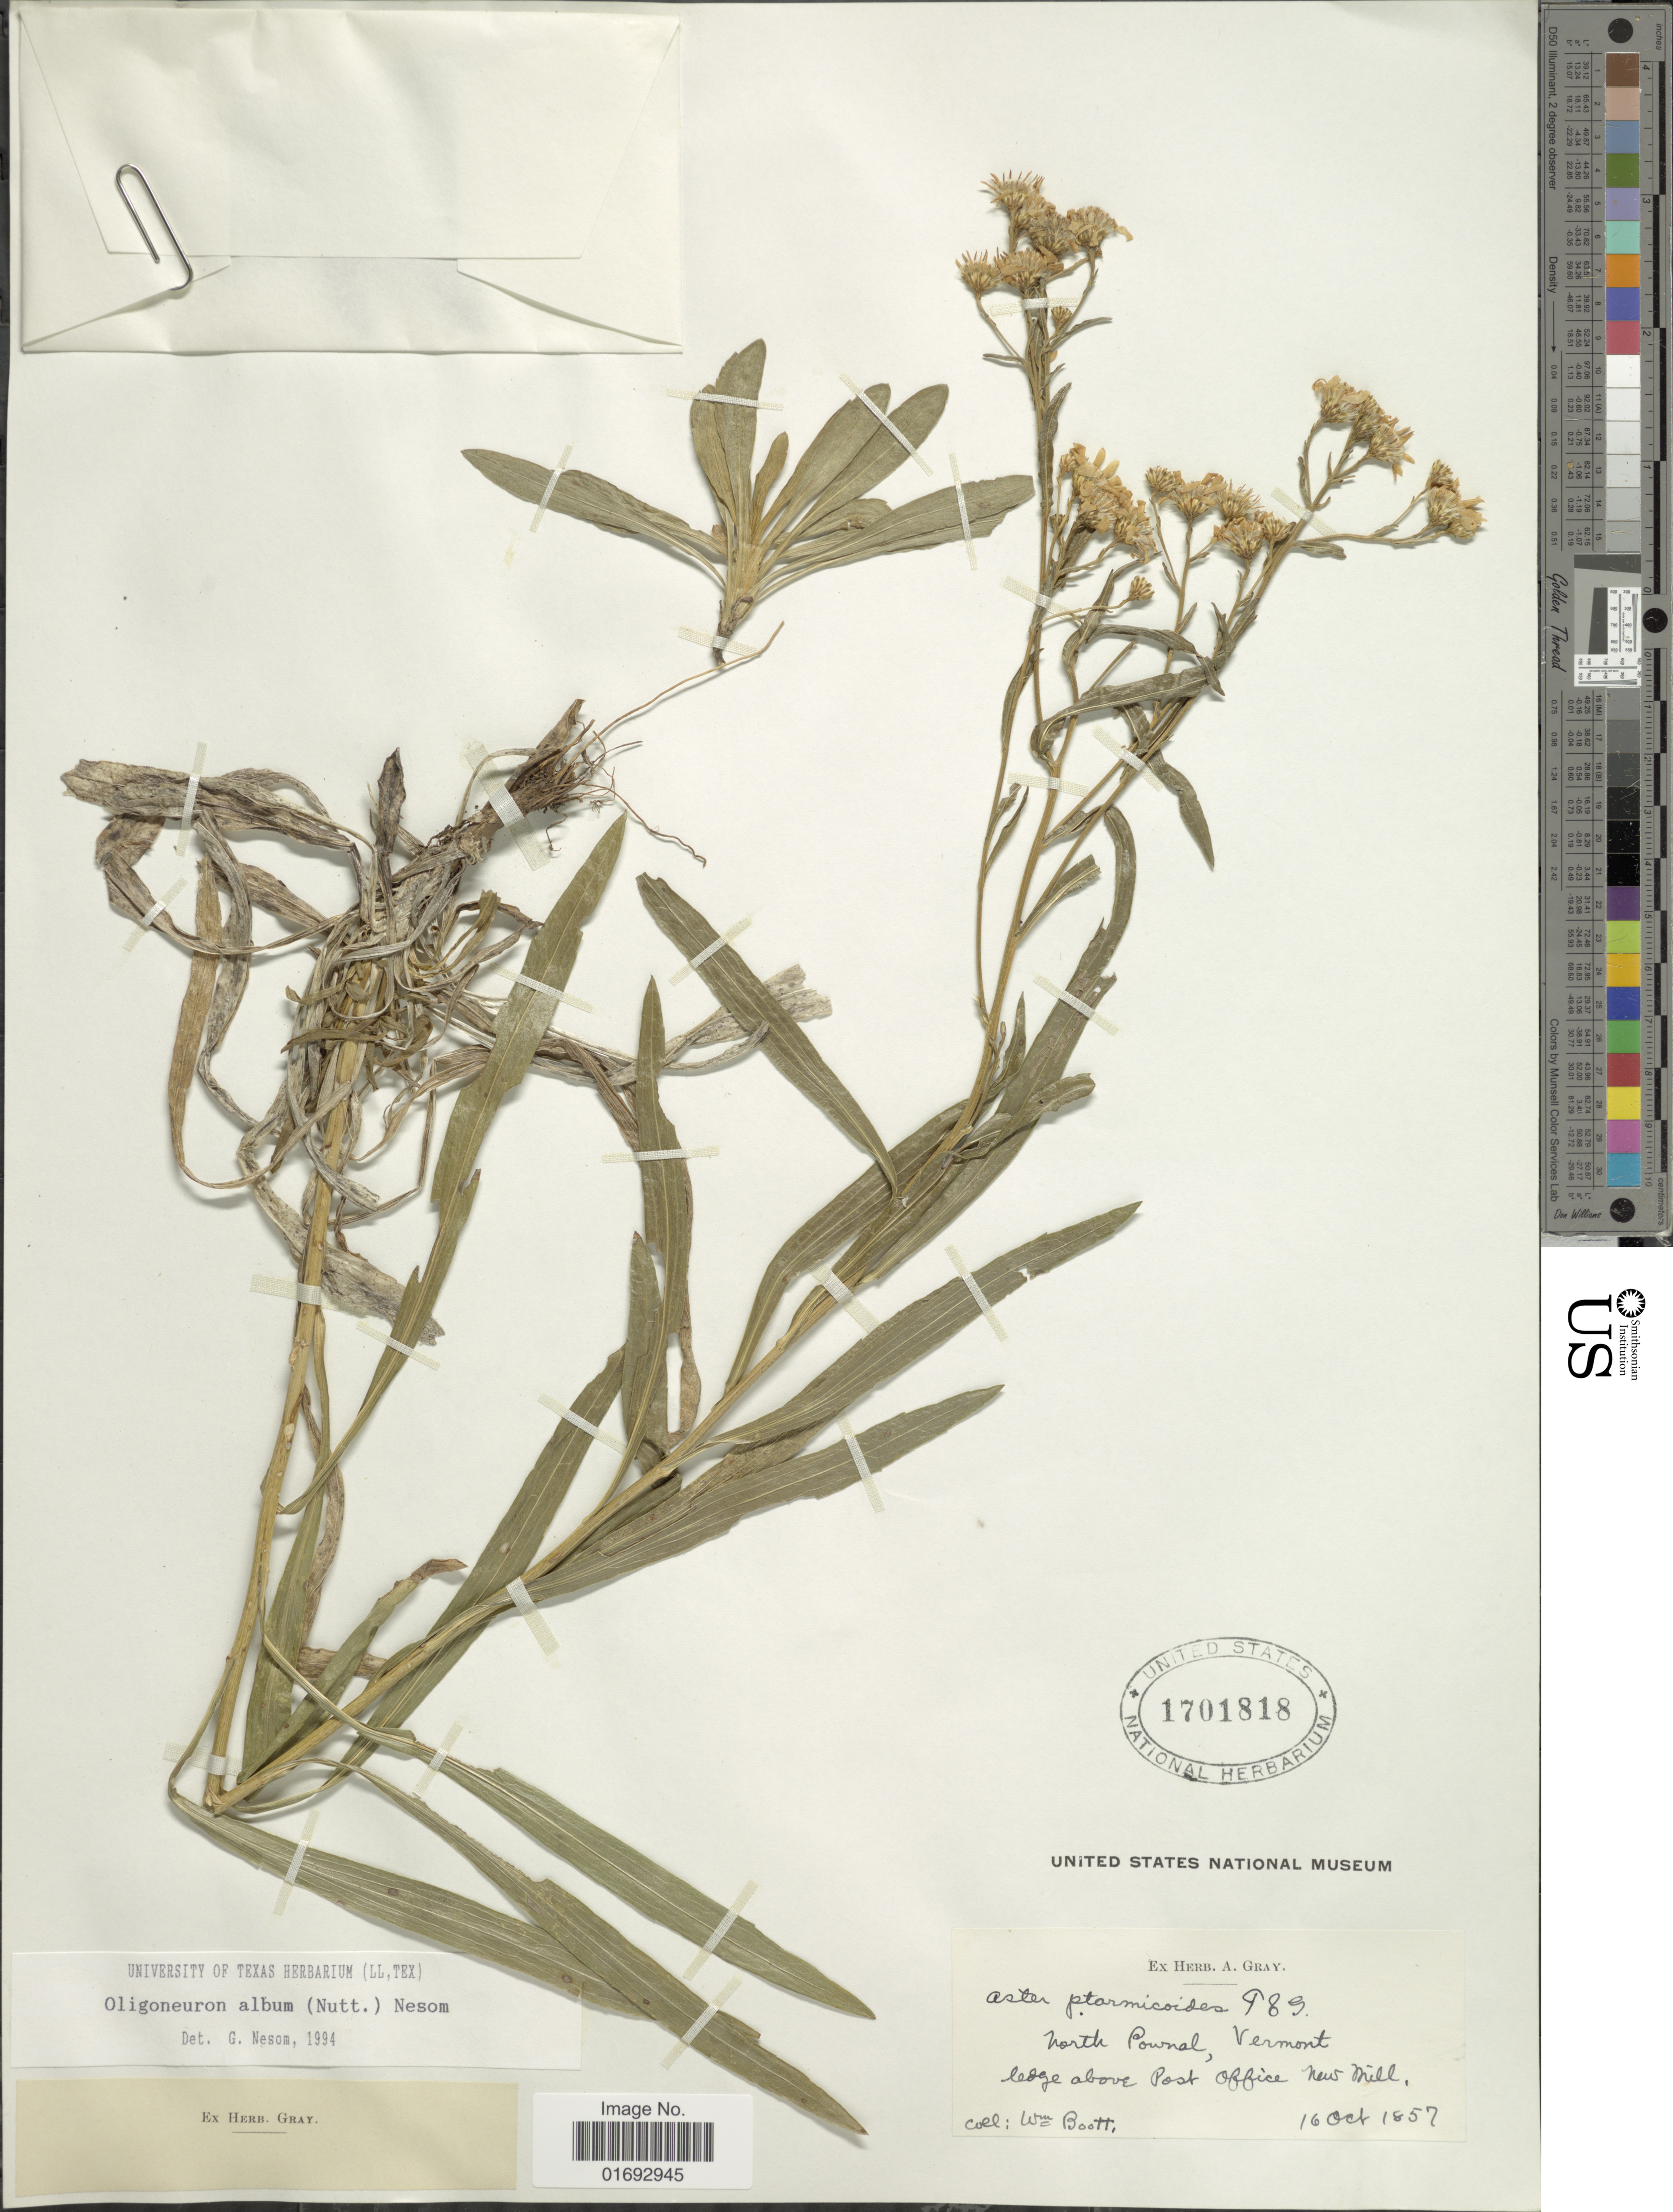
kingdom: Plantae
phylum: Tracheophyta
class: Magnoliopsida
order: Asterales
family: Asteraceae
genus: Oligoneuron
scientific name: Oligoneuron album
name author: (Nutt.) G.L. Nesom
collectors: W. Boott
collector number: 989*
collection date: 1857-10-16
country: United States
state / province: Vermont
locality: North Pownal, ledge above Post Office New Hill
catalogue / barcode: US 1701818